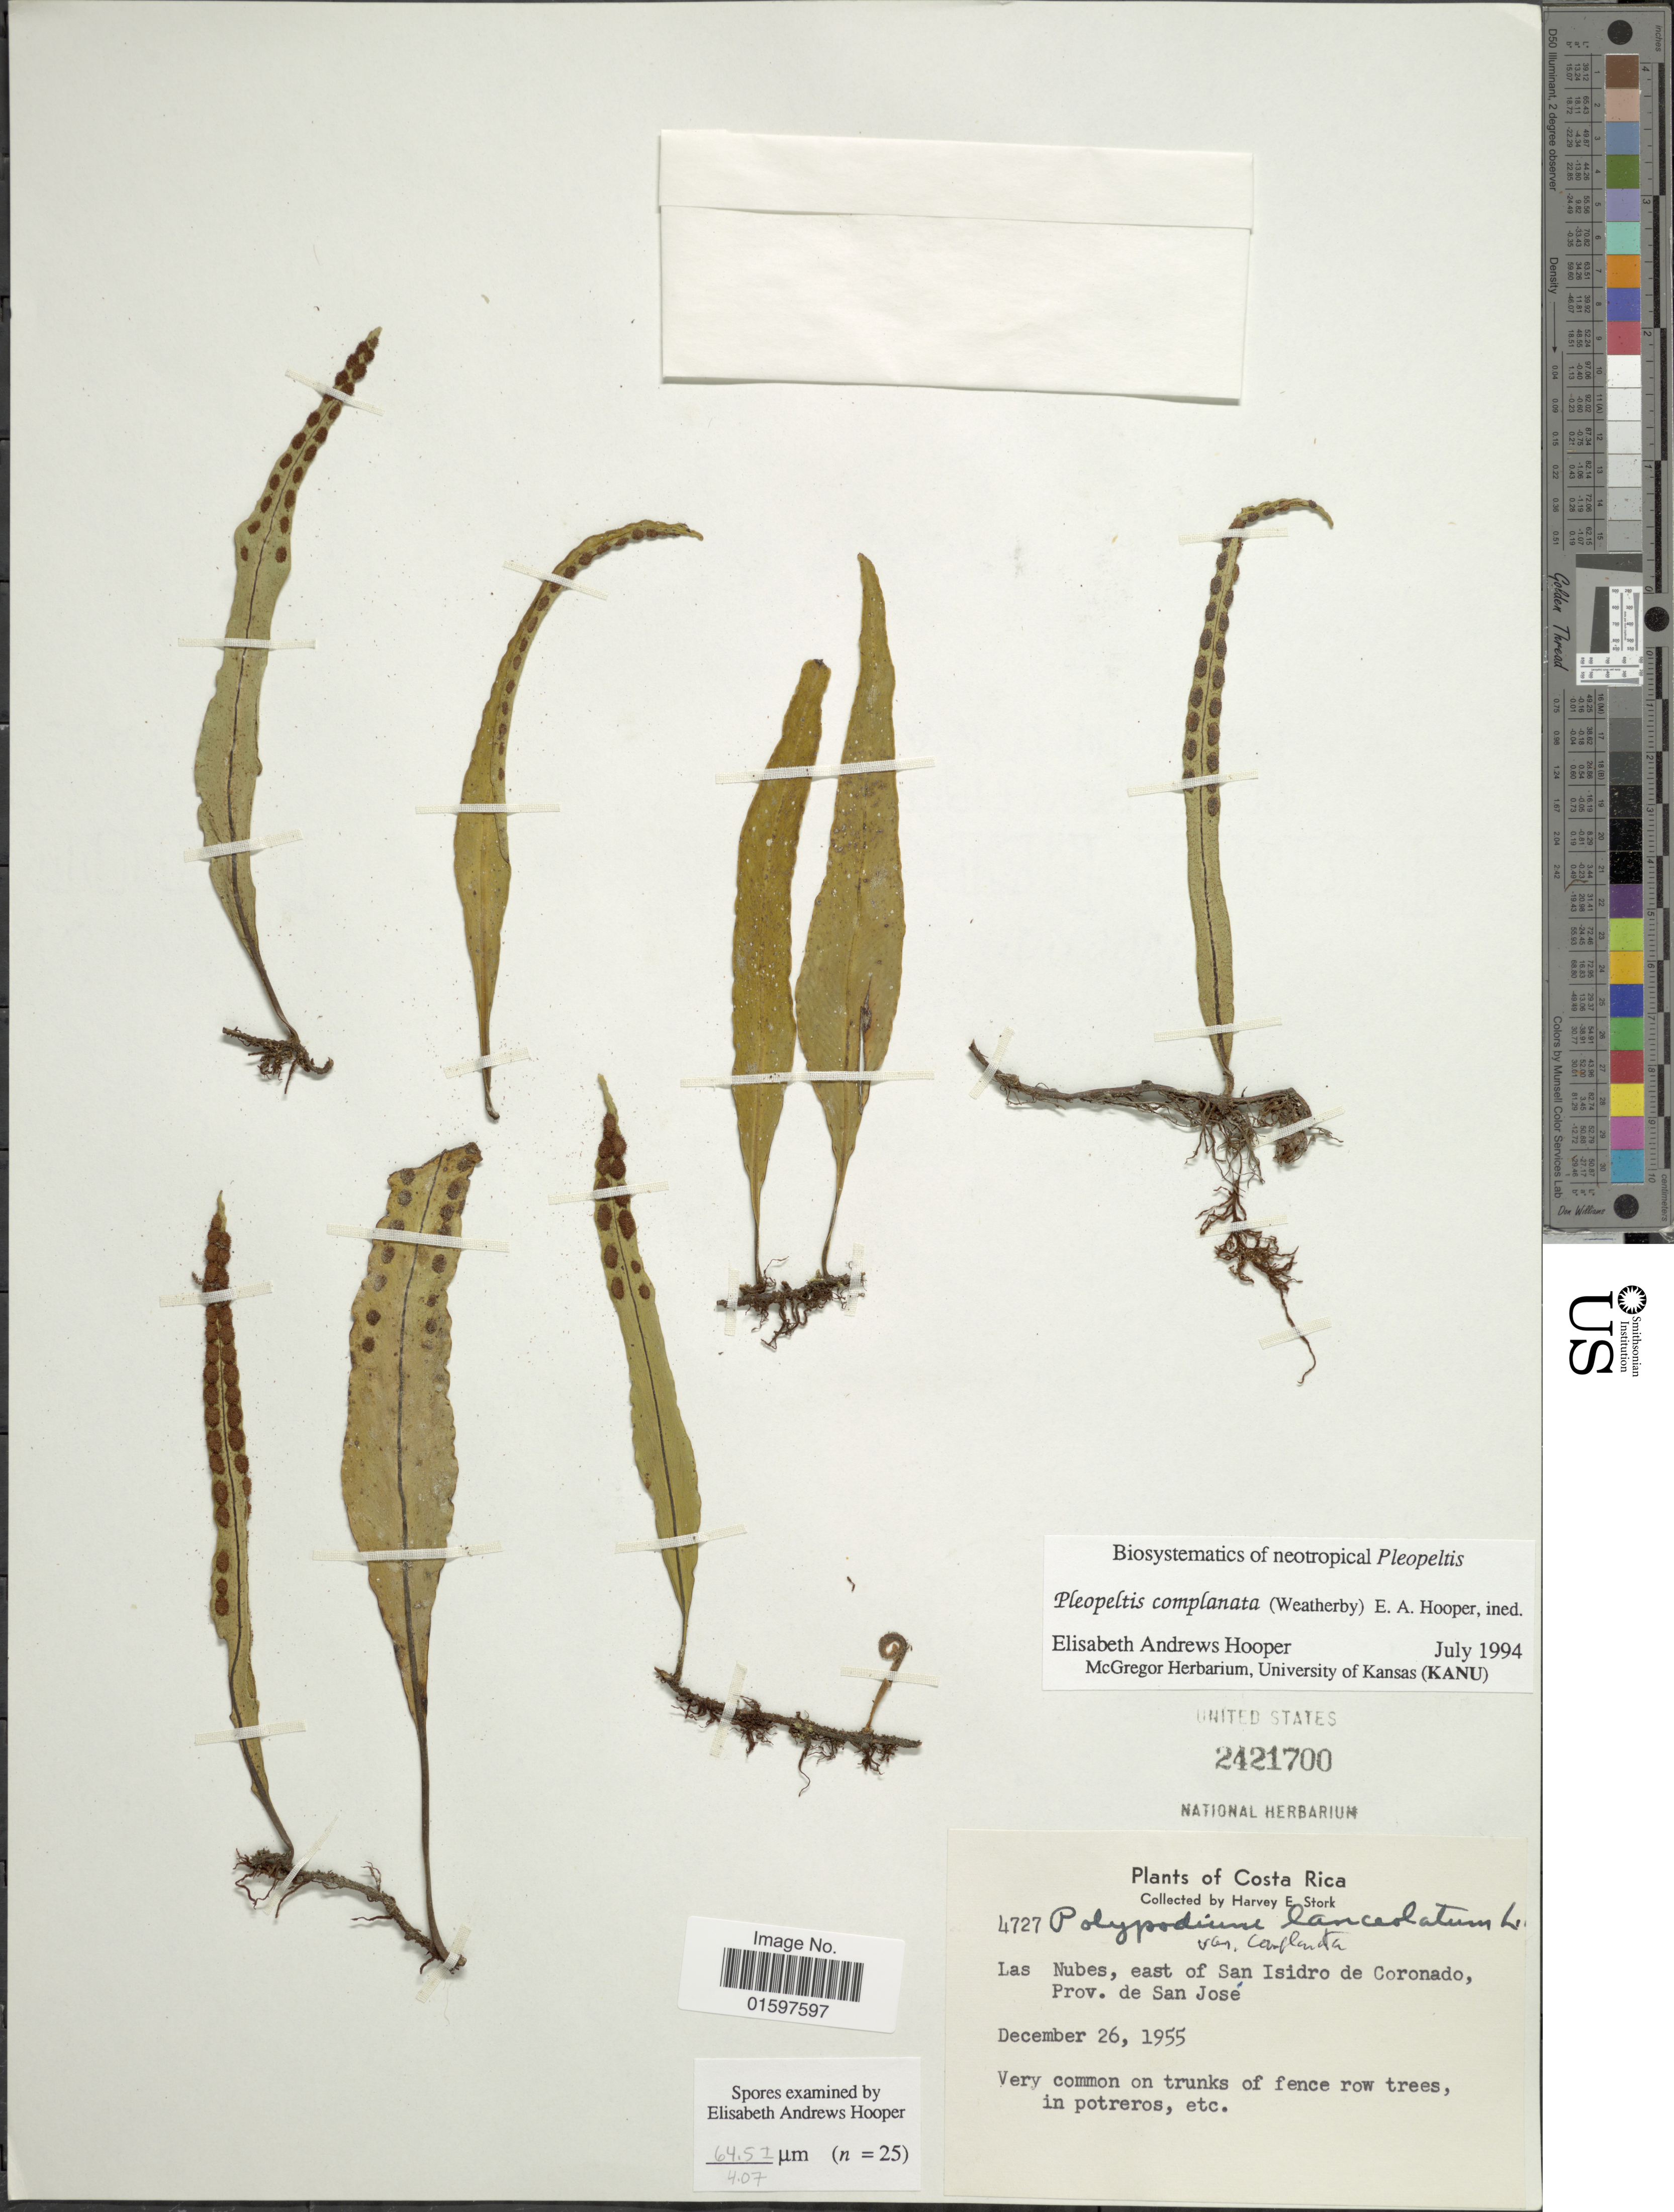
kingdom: Plantae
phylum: Tracheophyta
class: Polypodiopsida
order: Polypodiales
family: Polypodiaceae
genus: Pleopeltis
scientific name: Pleopeltis macrocarpa var. complanata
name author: (Weath.) Lellinger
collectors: H. E. Stork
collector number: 4727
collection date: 1955-12-26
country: Costa Rica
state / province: San José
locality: Las Nubes, east of San Isidro de Coronado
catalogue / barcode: US 2421700